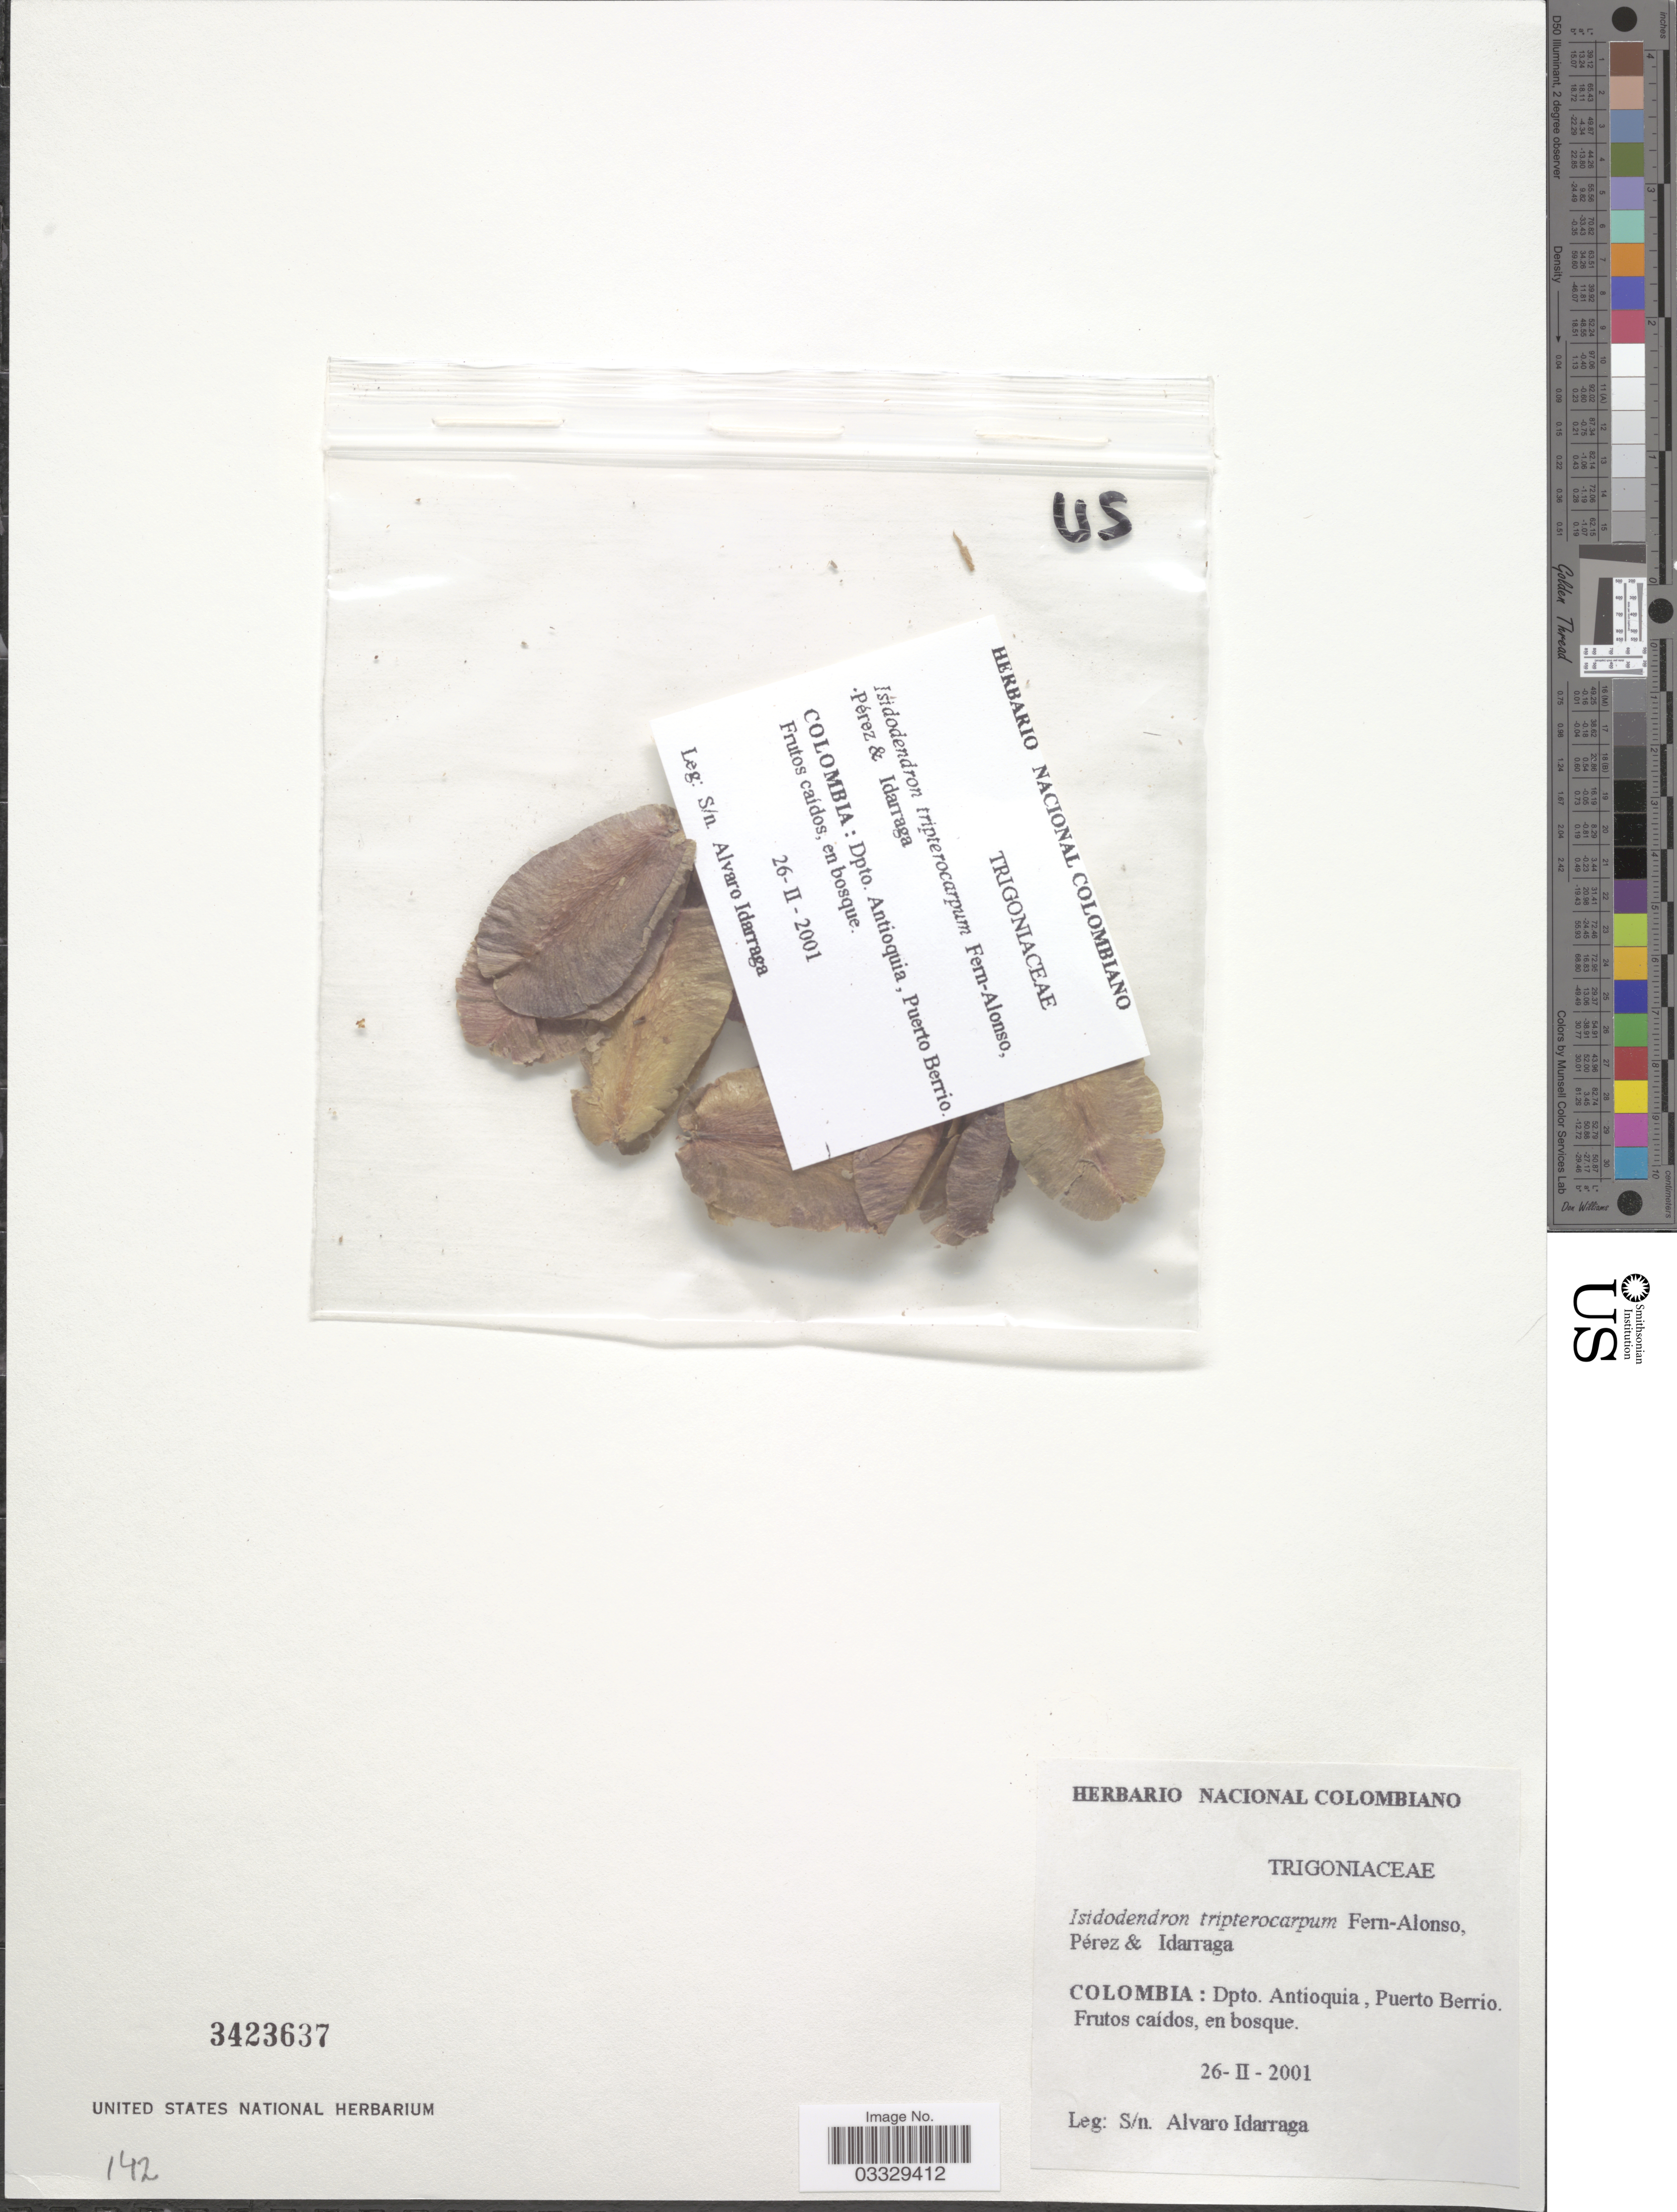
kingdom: Plantae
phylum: Tracheophyta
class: Magnoliopsida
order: Malpighiales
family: Trigoniaceae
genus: Isidodendron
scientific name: Isidodendron tripterocarpum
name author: Fern. Alonso et al.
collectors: A. Idarraga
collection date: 2001-02-26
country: Colombia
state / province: Antioquia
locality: Dpto. Antioquia, Puerto Berrio.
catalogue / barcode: US 3423637